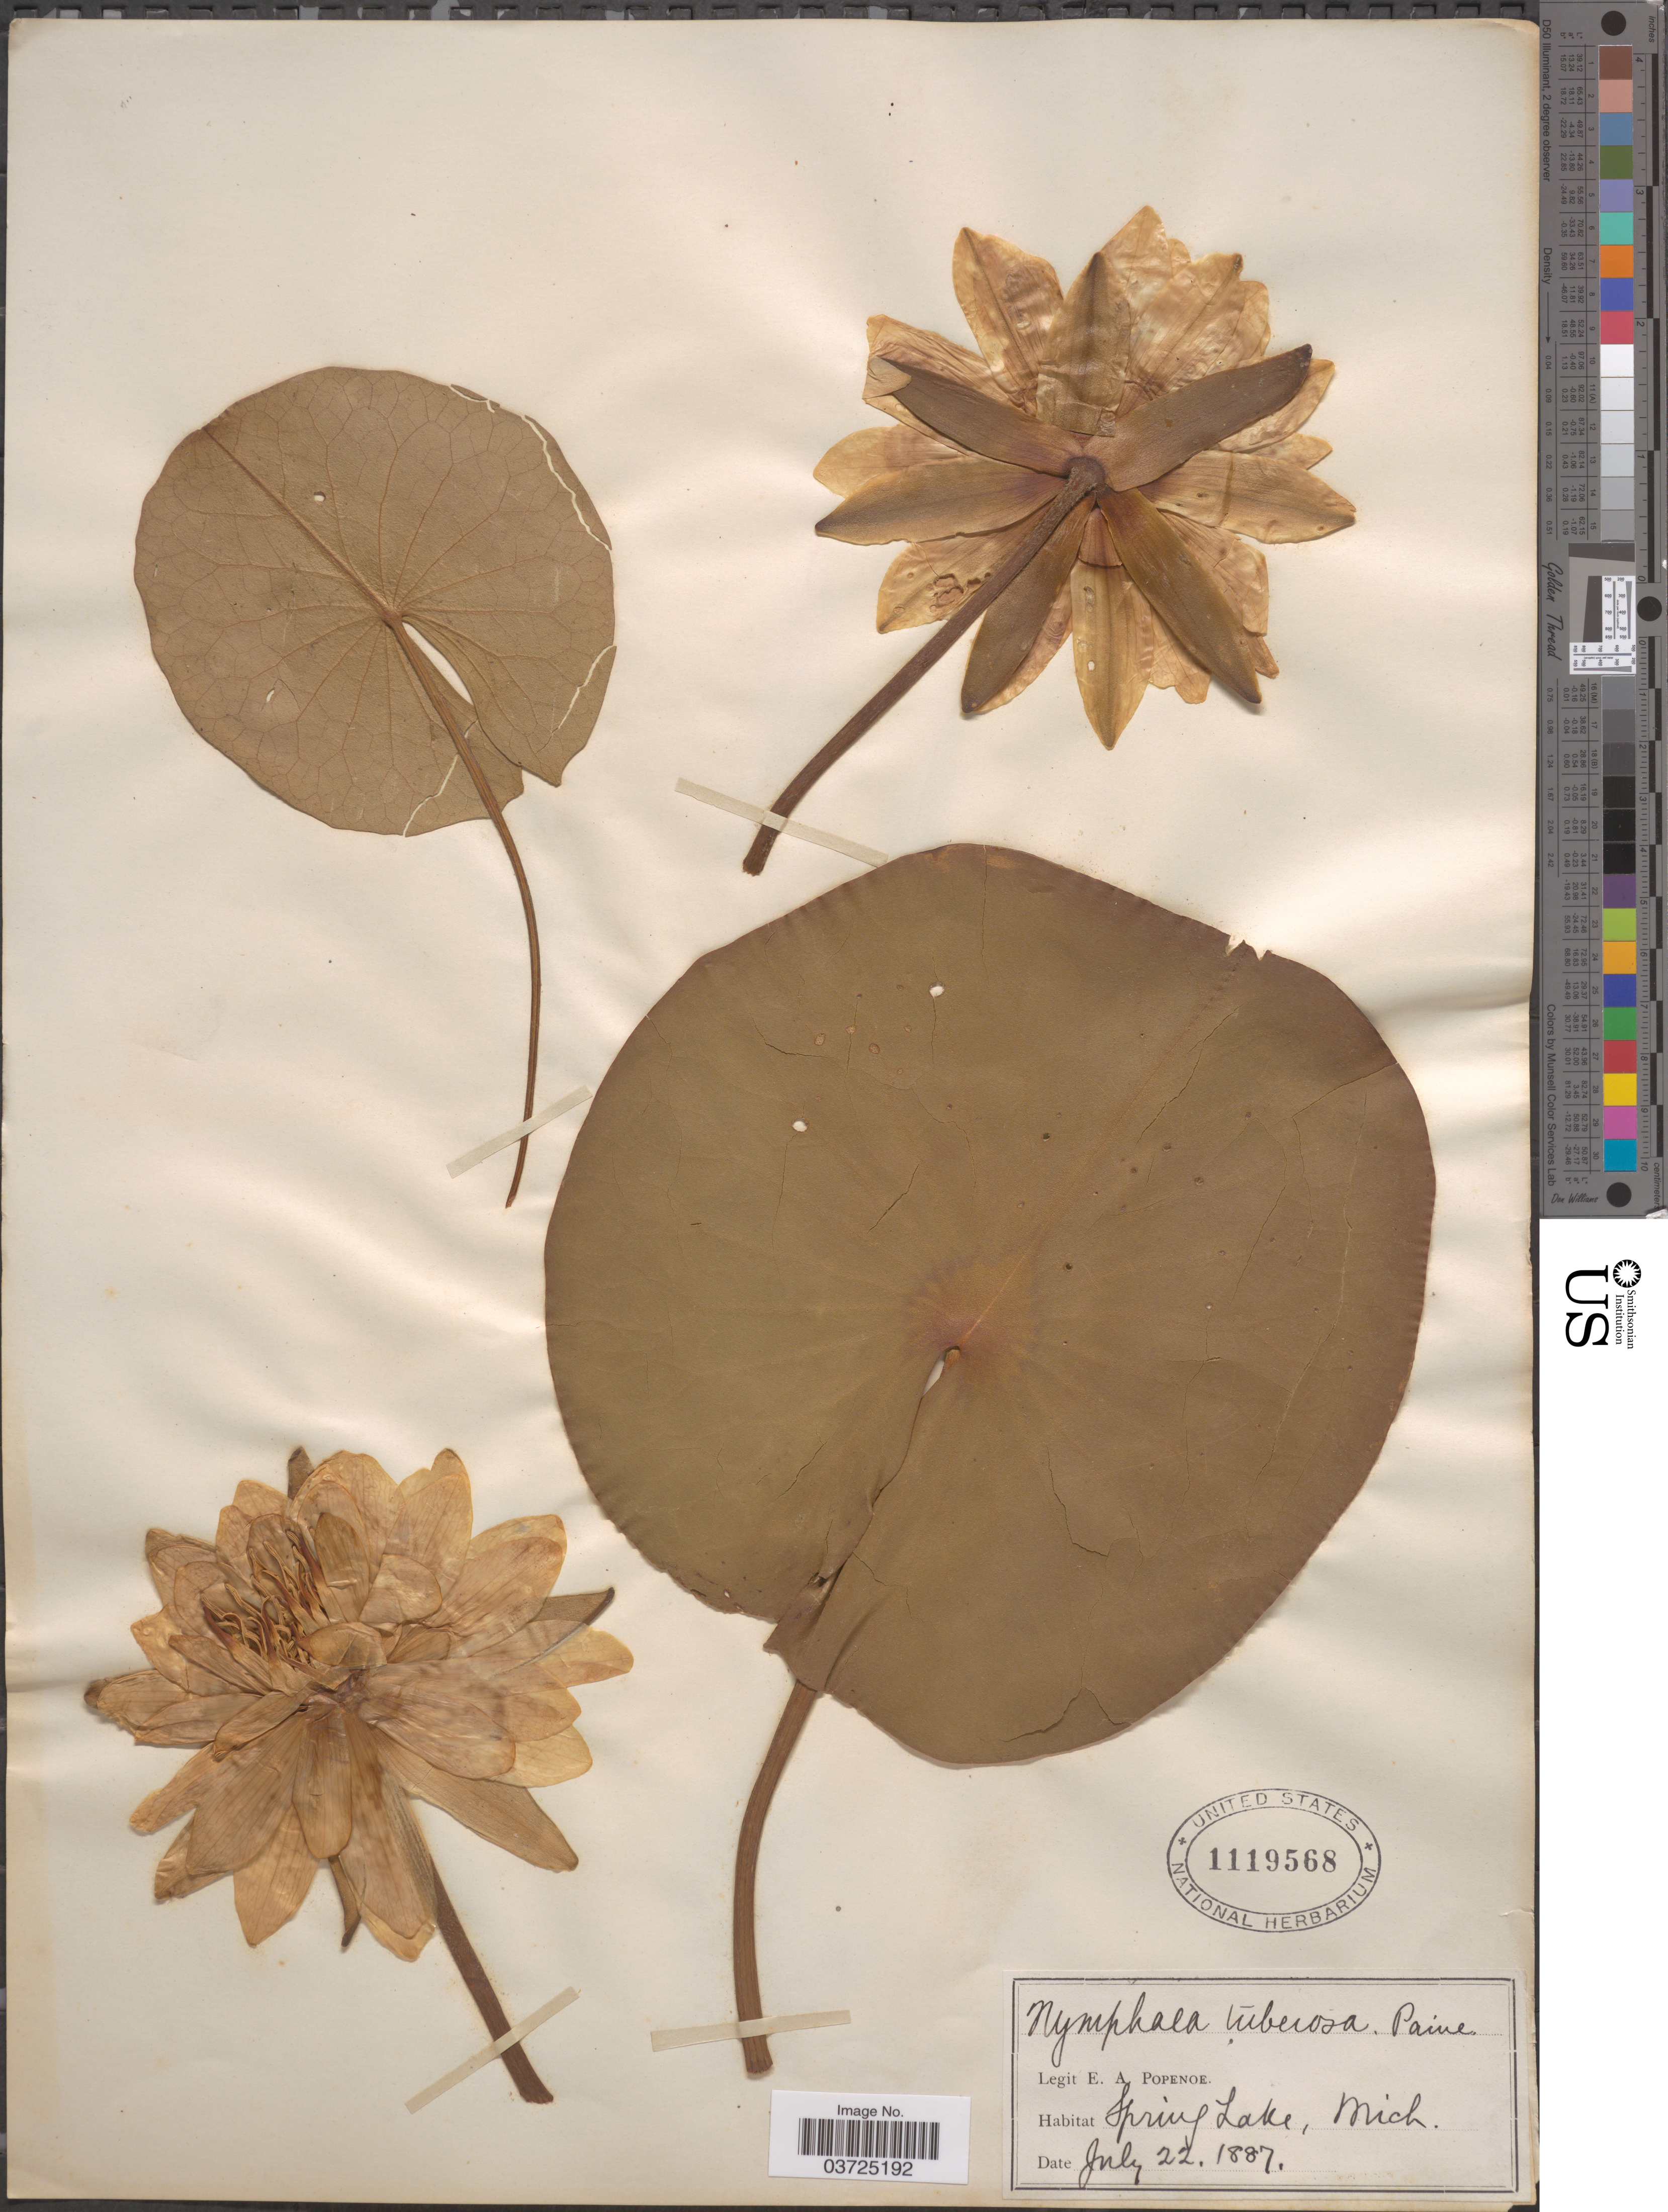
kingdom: Plantae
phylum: Tracheophyta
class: Magnoliopsida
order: Nymphaeales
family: Nymphaeaceae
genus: Nymphaea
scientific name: Nymphaea tuberosa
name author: Paine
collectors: E. A. Popenoe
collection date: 1887-07-22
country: United States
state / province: Michigan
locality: Spring Lake.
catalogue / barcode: US 1119568